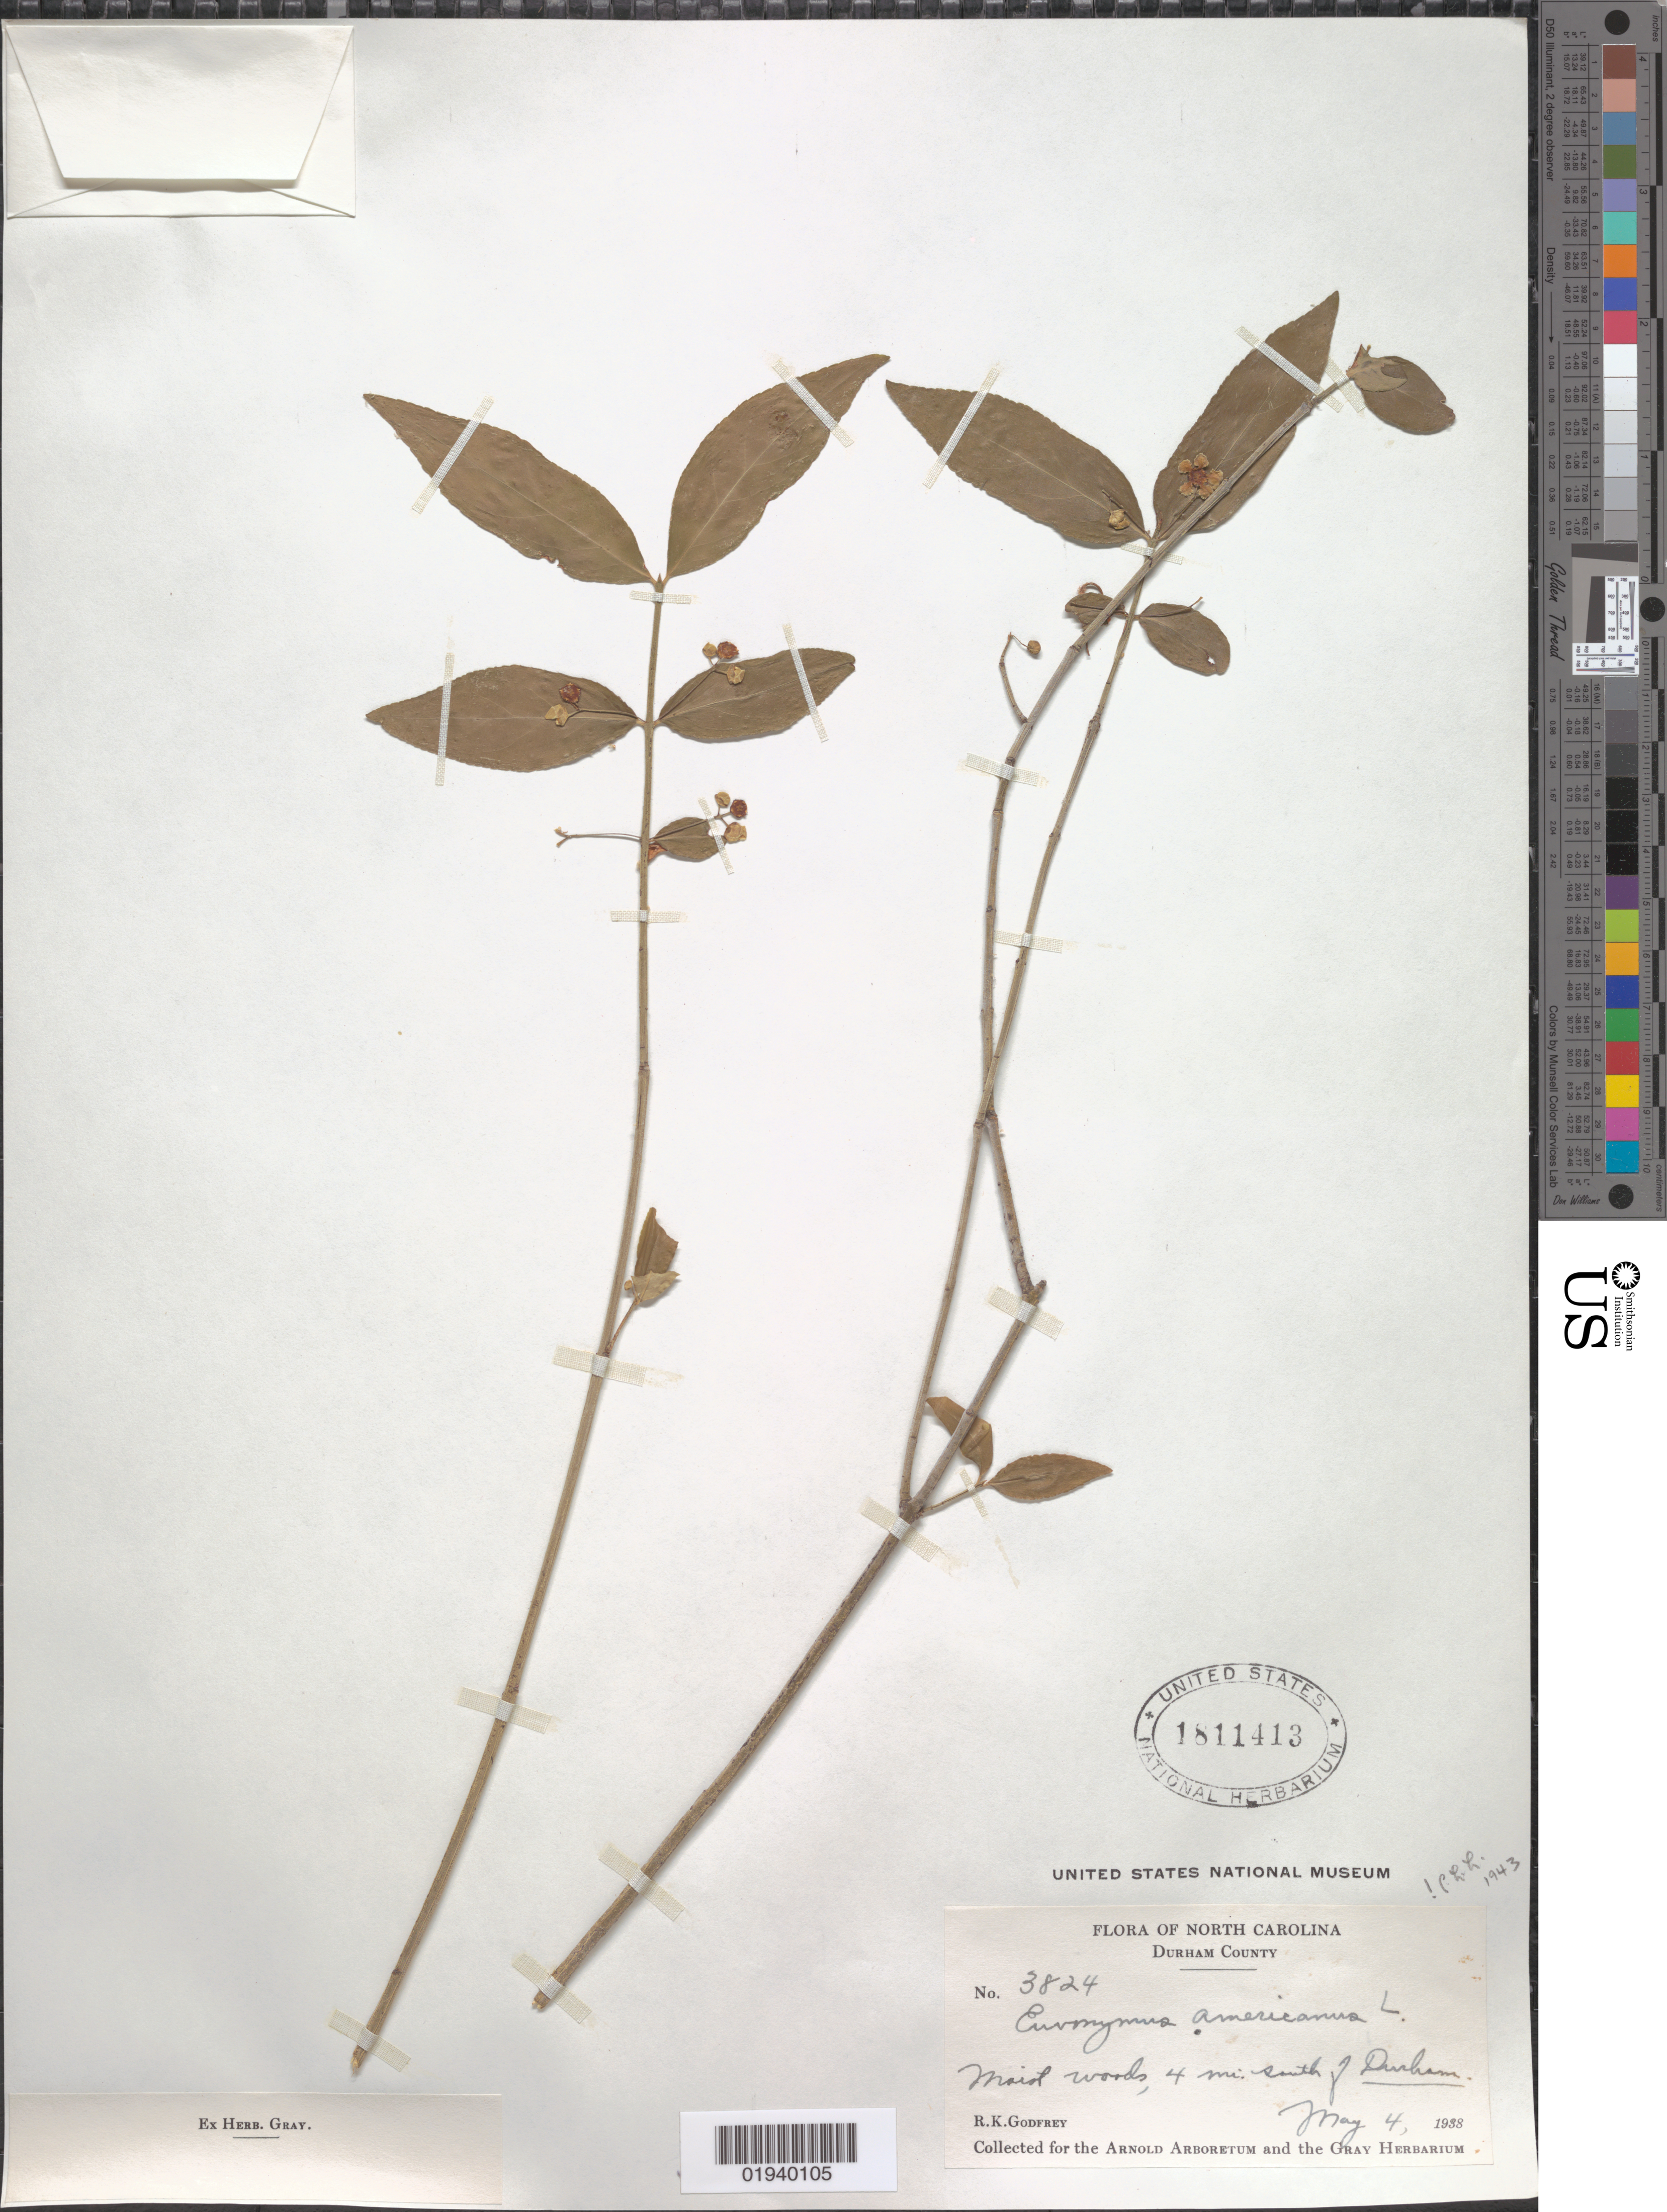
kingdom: Plantae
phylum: Tracheophyta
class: Magnoliopsida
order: Celastrales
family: Celastraceae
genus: Euonymus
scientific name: Euonymus americanus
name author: L.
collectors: R. K. Godfrey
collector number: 3824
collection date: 1938-05-04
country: United States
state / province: North Carolina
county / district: Durham County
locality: Durham, 4 miles south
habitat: Moist woods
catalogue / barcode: US 1811413